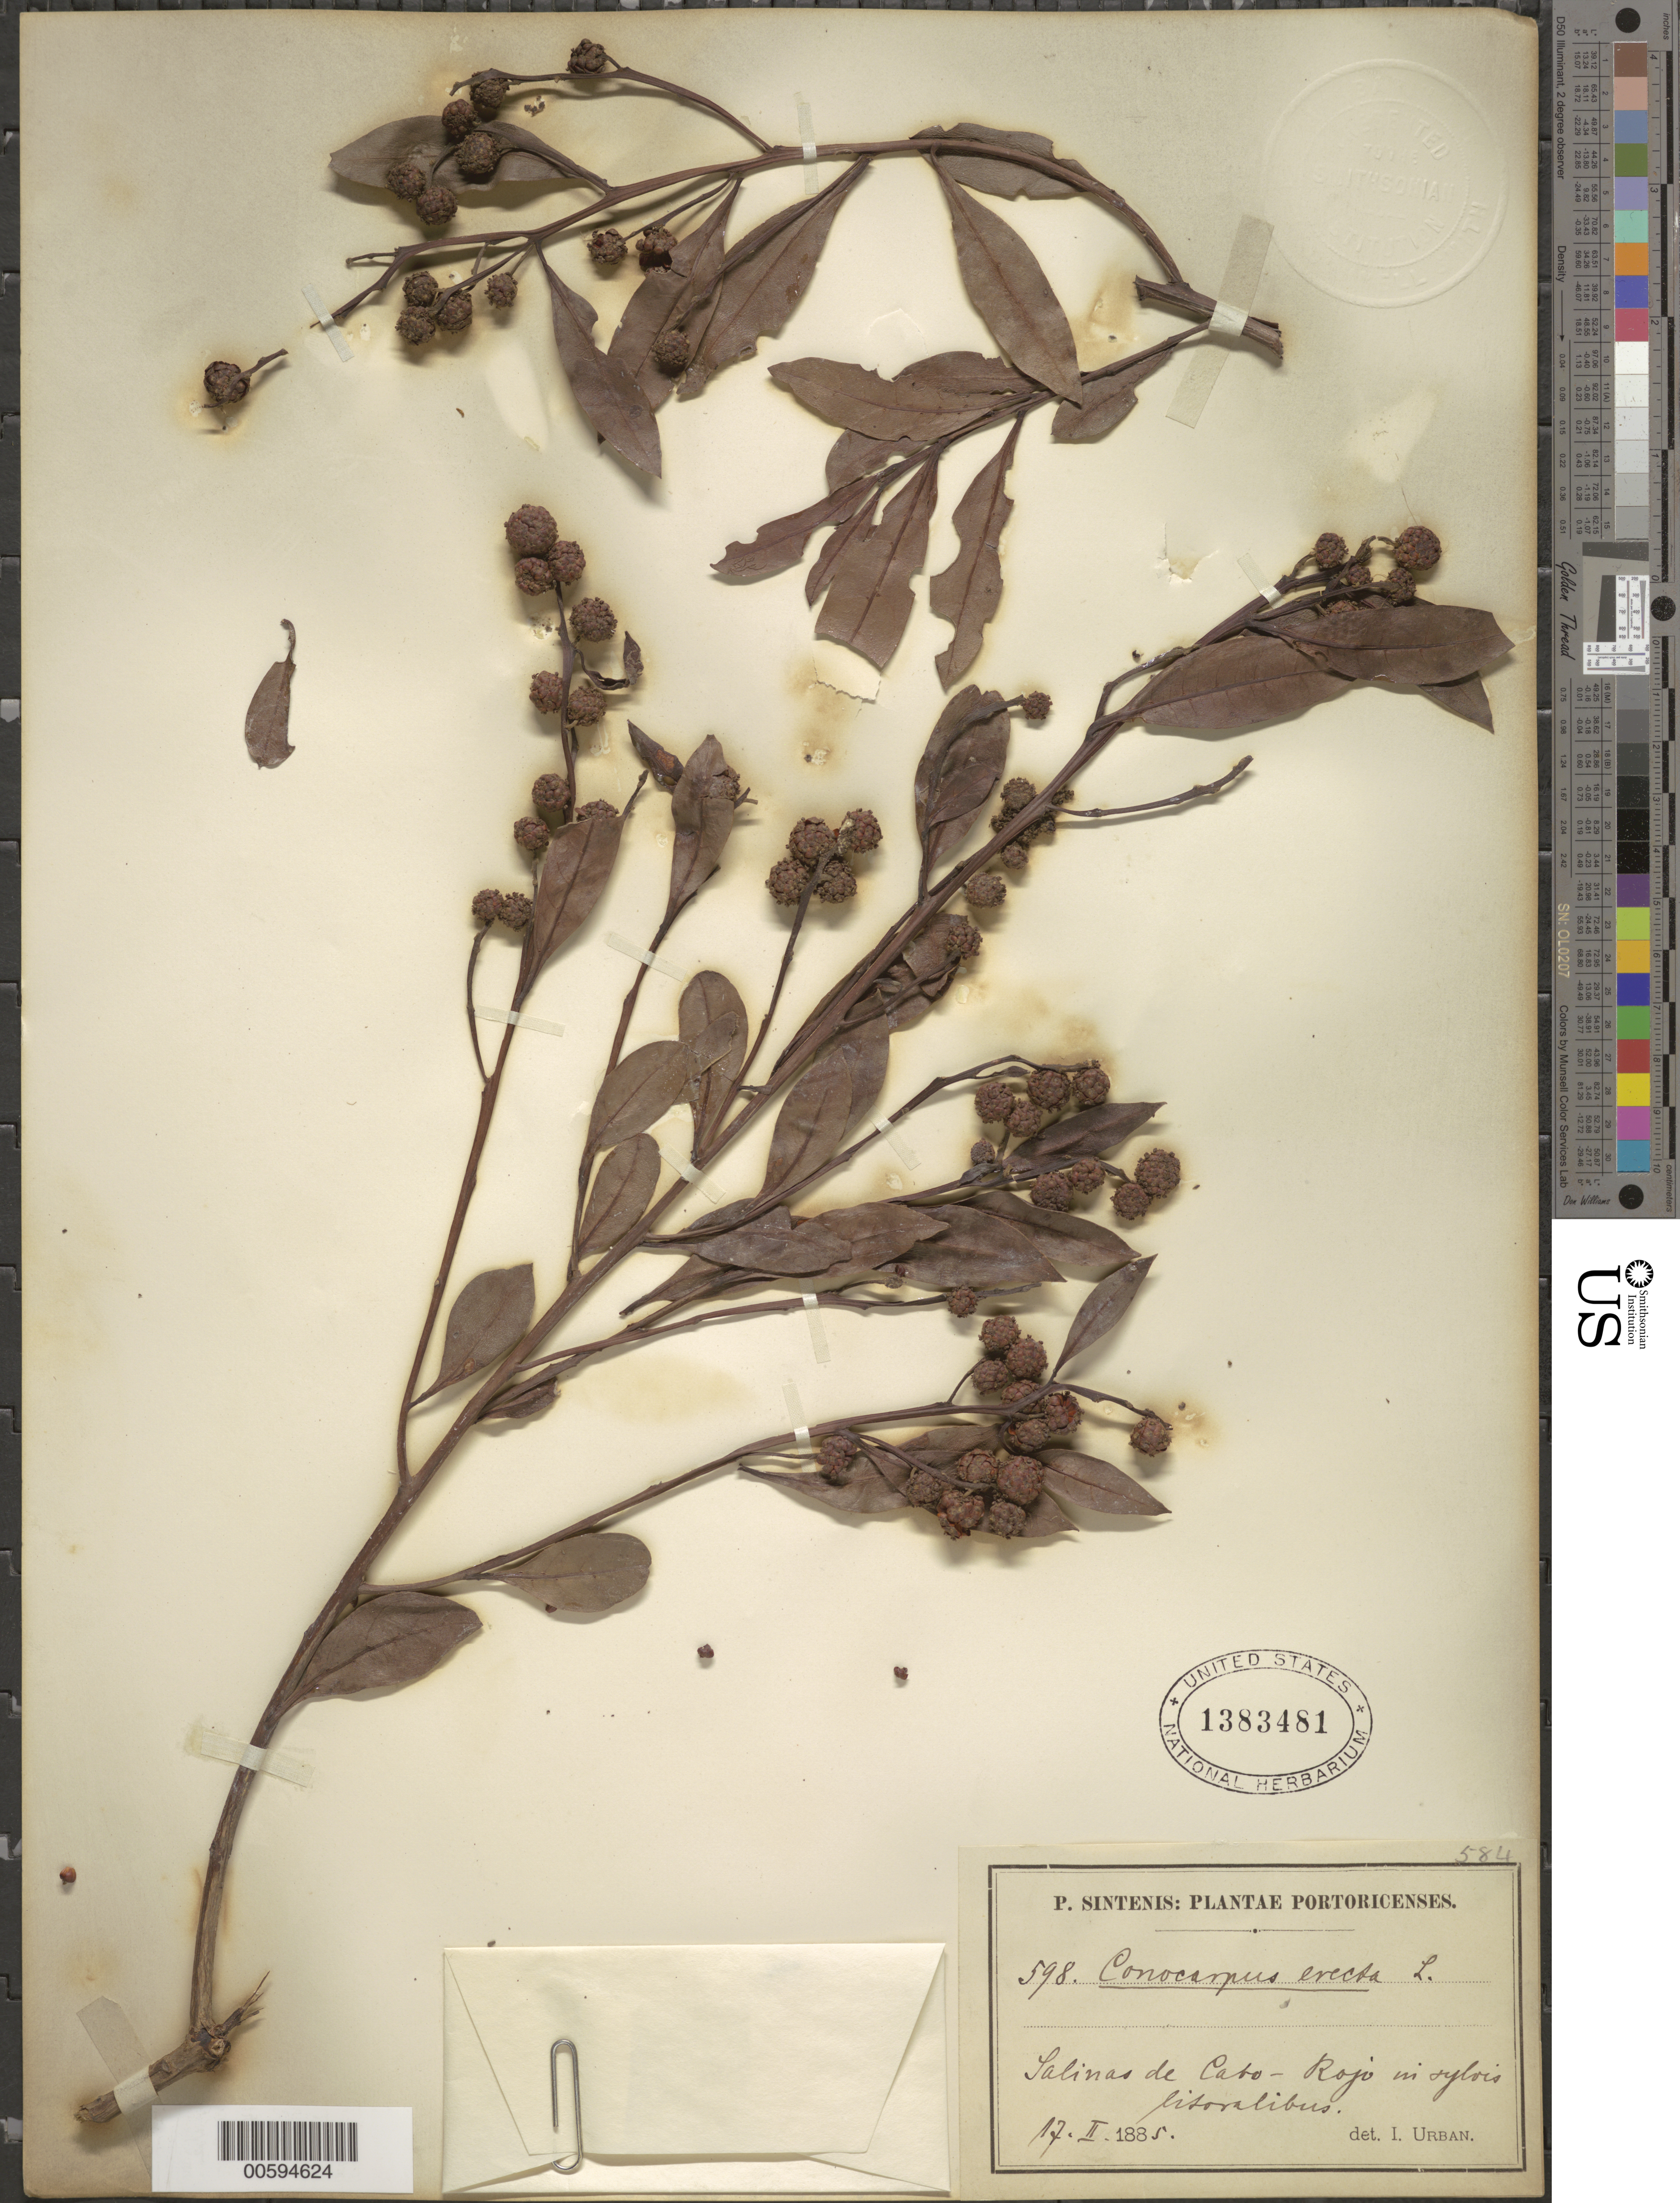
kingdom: Plantae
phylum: Tracheophyta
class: Magnoliopsida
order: Myrtales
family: Combretaceae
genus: Conocarpus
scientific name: Conocarpus erectus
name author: L.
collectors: P. Sintenis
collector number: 598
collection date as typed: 17 Feb 1885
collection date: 1885-02-17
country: Puerto Rico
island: Greater Antilles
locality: Salinas de Cabo-Rojo, in sylvis litoralibus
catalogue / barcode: US 1383481